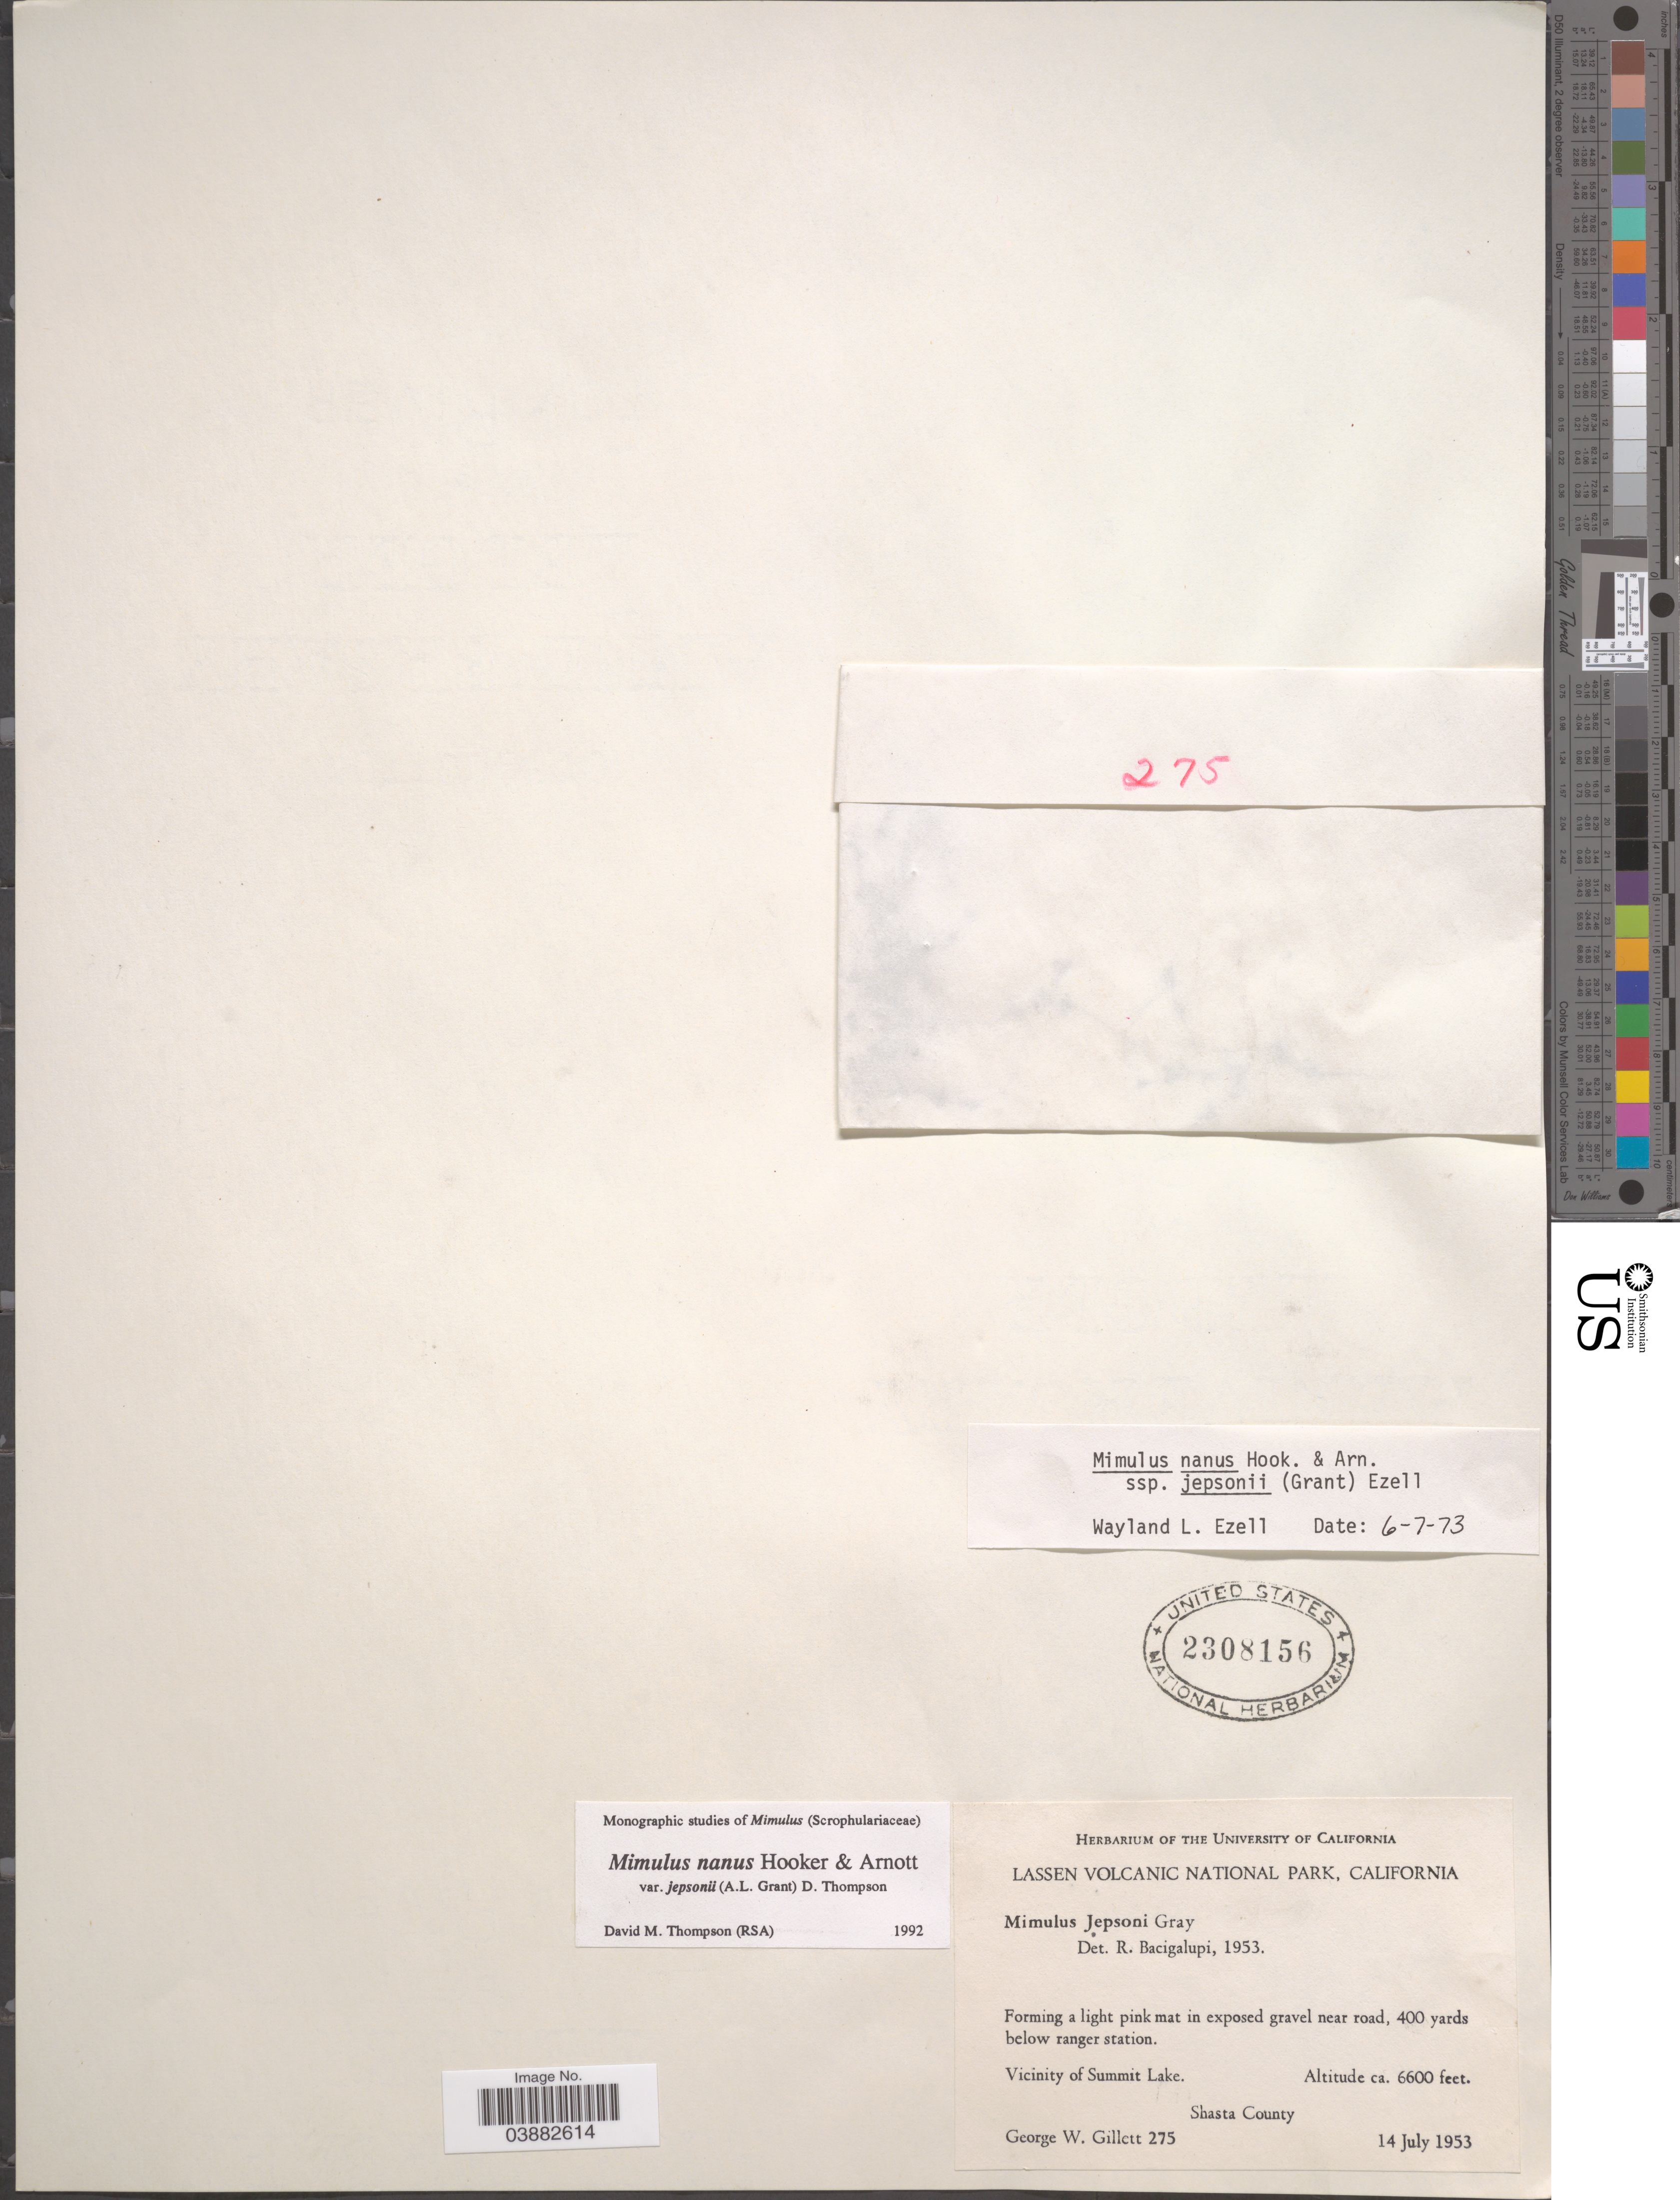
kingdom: Plantae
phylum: Tracheophyta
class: Magnoliopsida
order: Lamiales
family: Phrymaceae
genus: Mimulus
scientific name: Mimulus nanus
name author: Hook. & Arn.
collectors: G. Gillett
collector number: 275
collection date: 1953-07-14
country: United States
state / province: California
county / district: Shasta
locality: Lassen Volcanic National Park. 400 yards near ranger station. Vicinity of Summit Lake. Shasta County.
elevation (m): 2012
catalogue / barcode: US 2308156